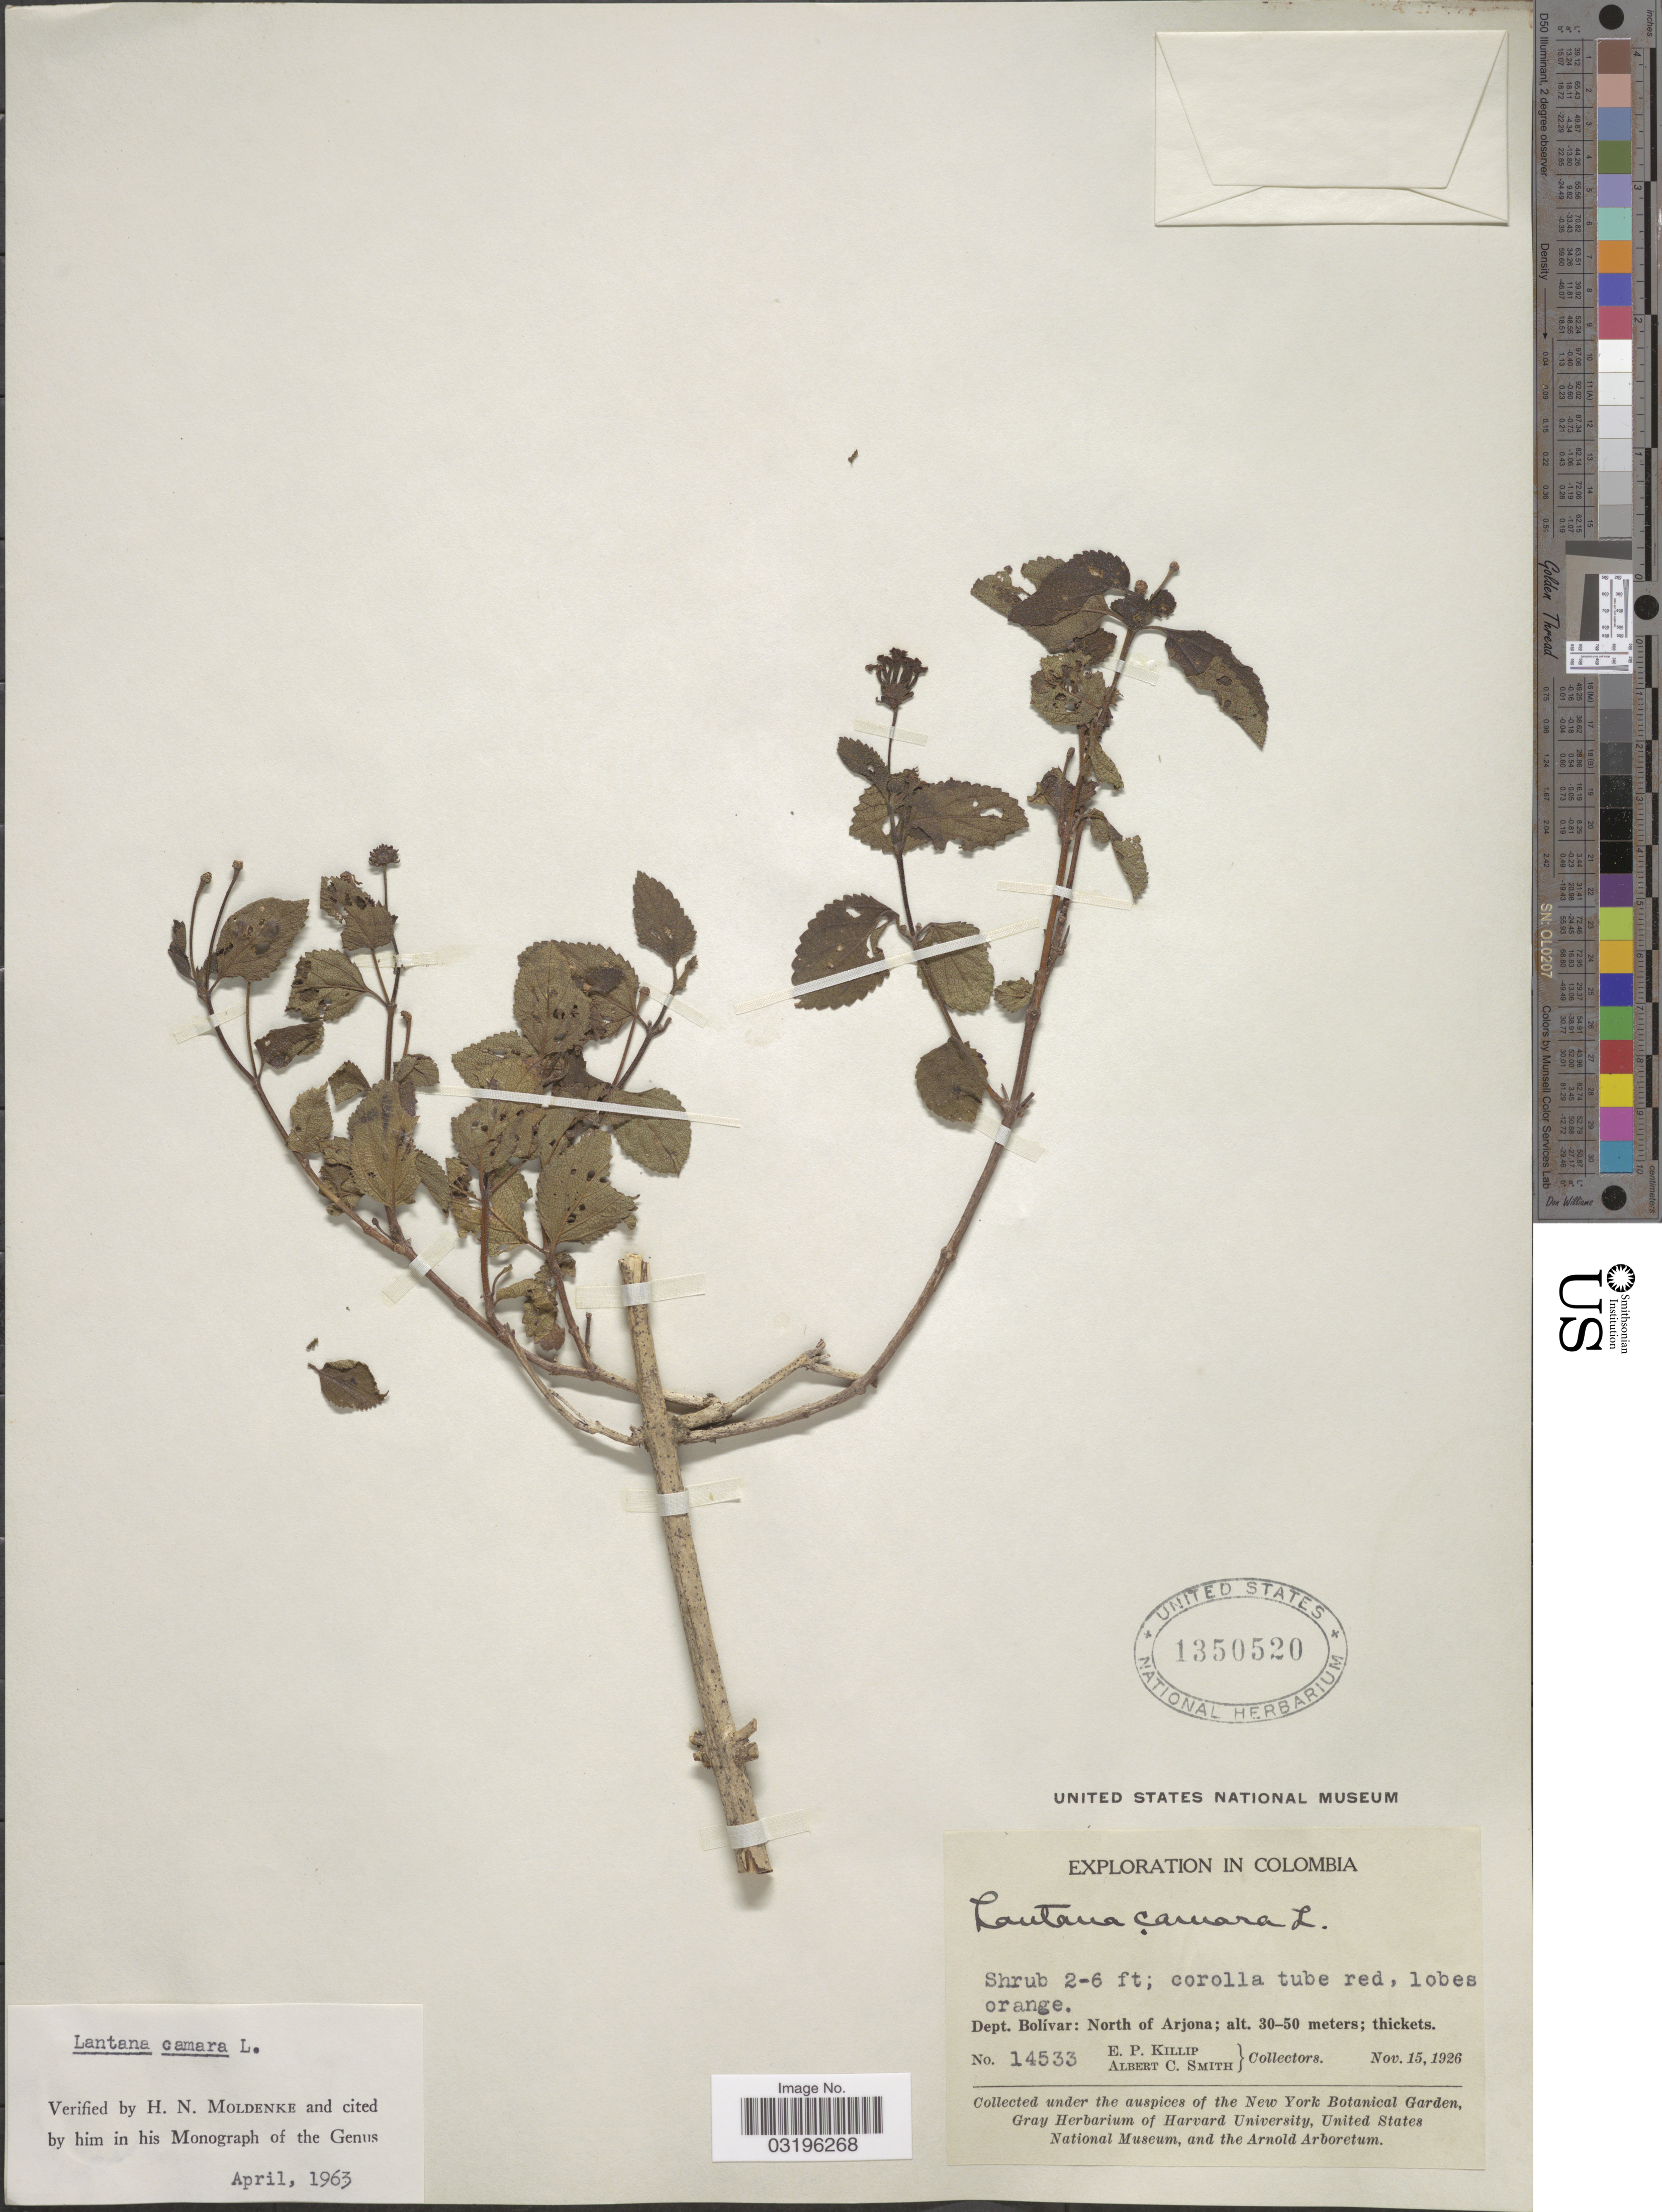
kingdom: Plantae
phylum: Tracheophyta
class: Magnoliopsida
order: Lamiales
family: Verbenaceae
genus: Lantana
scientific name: Lantana camara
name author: L.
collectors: E. P. Killip & A. C. Smith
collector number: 14533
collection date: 1926-11-15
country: Colombia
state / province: Bolívar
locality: Dept. Bolívar: North of Arjona; thickets.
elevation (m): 30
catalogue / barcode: US 1350520